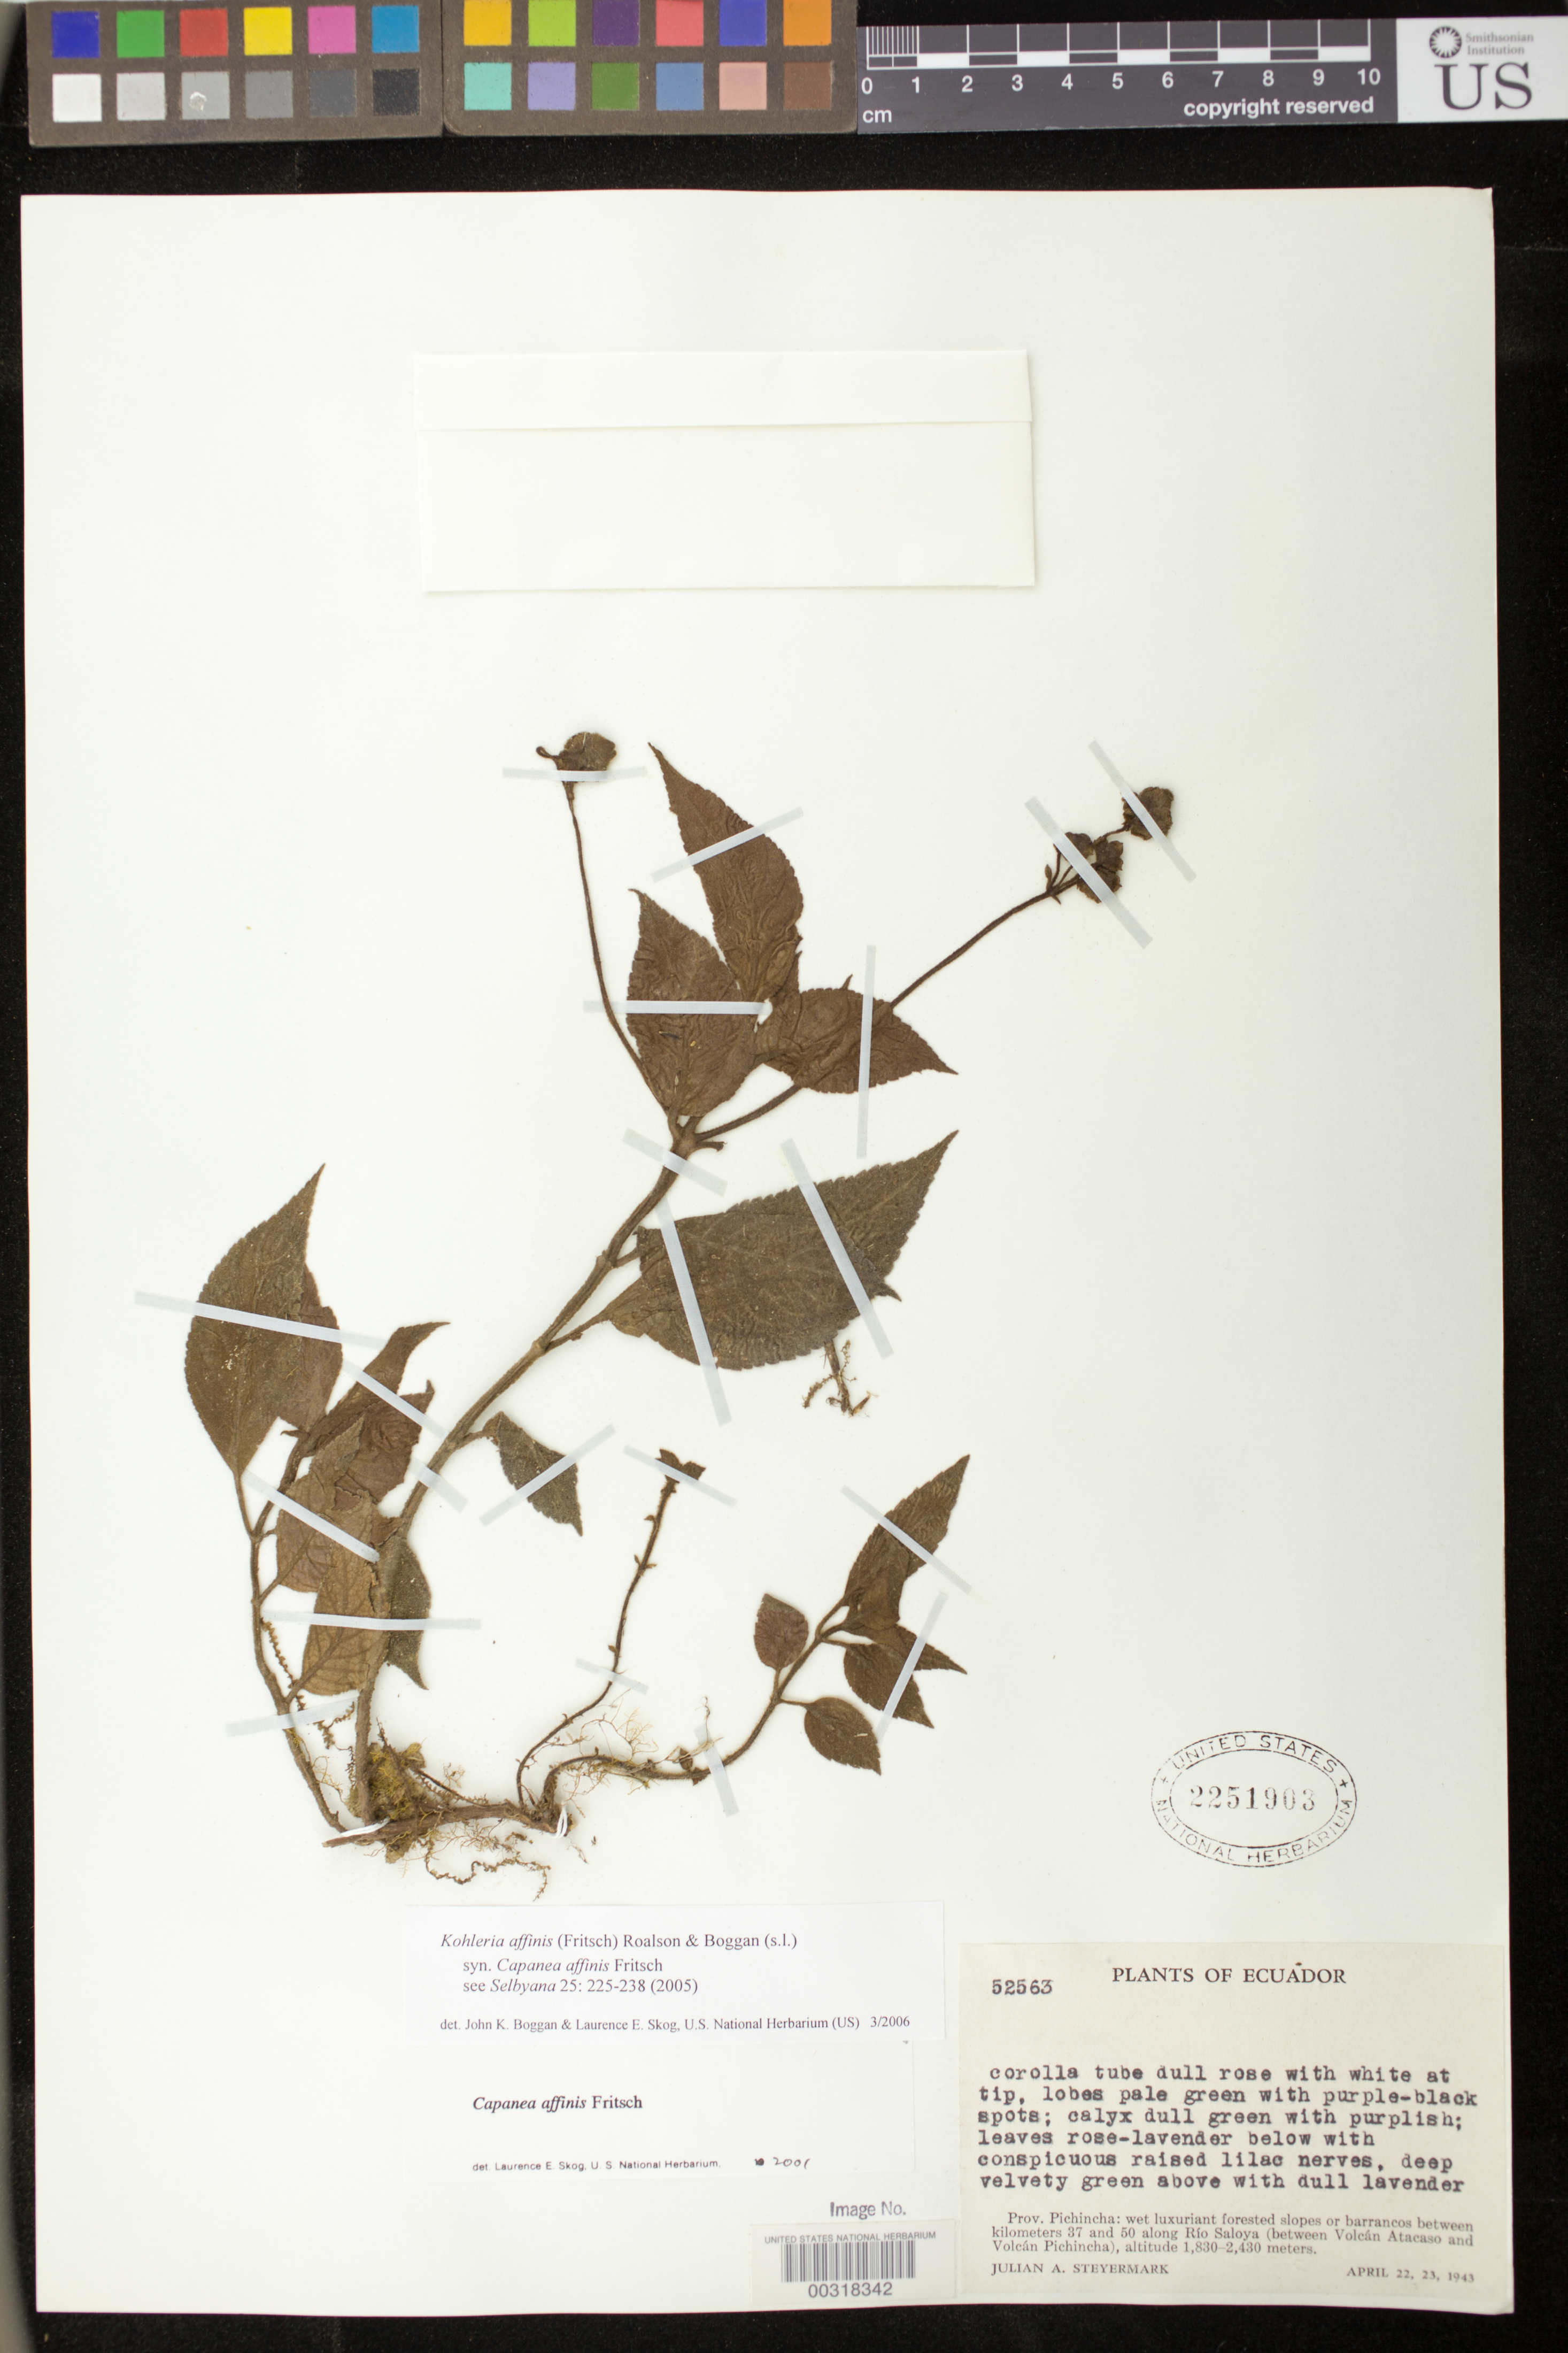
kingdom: Plantae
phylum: Tracheophyta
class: Magnoliopsida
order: Lamiales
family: Gesneriaceae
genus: Kohleria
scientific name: Kohleria affinis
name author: (Fritsch) Roalson & Boggan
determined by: Boggan, J. K.; Skog, L. E.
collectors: J. Steyermark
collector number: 52563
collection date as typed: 22-23 Apr 1943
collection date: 1943-04-22/1943-04-23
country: Ecuador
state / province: Pichincha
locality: Between km 37 and 50 along Río Saloya (between Volcán Atacaso and Volcán Pichincha)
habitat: Wet luxuriant forested slopes or barrancos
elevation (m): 1830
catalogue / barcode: US 2251903